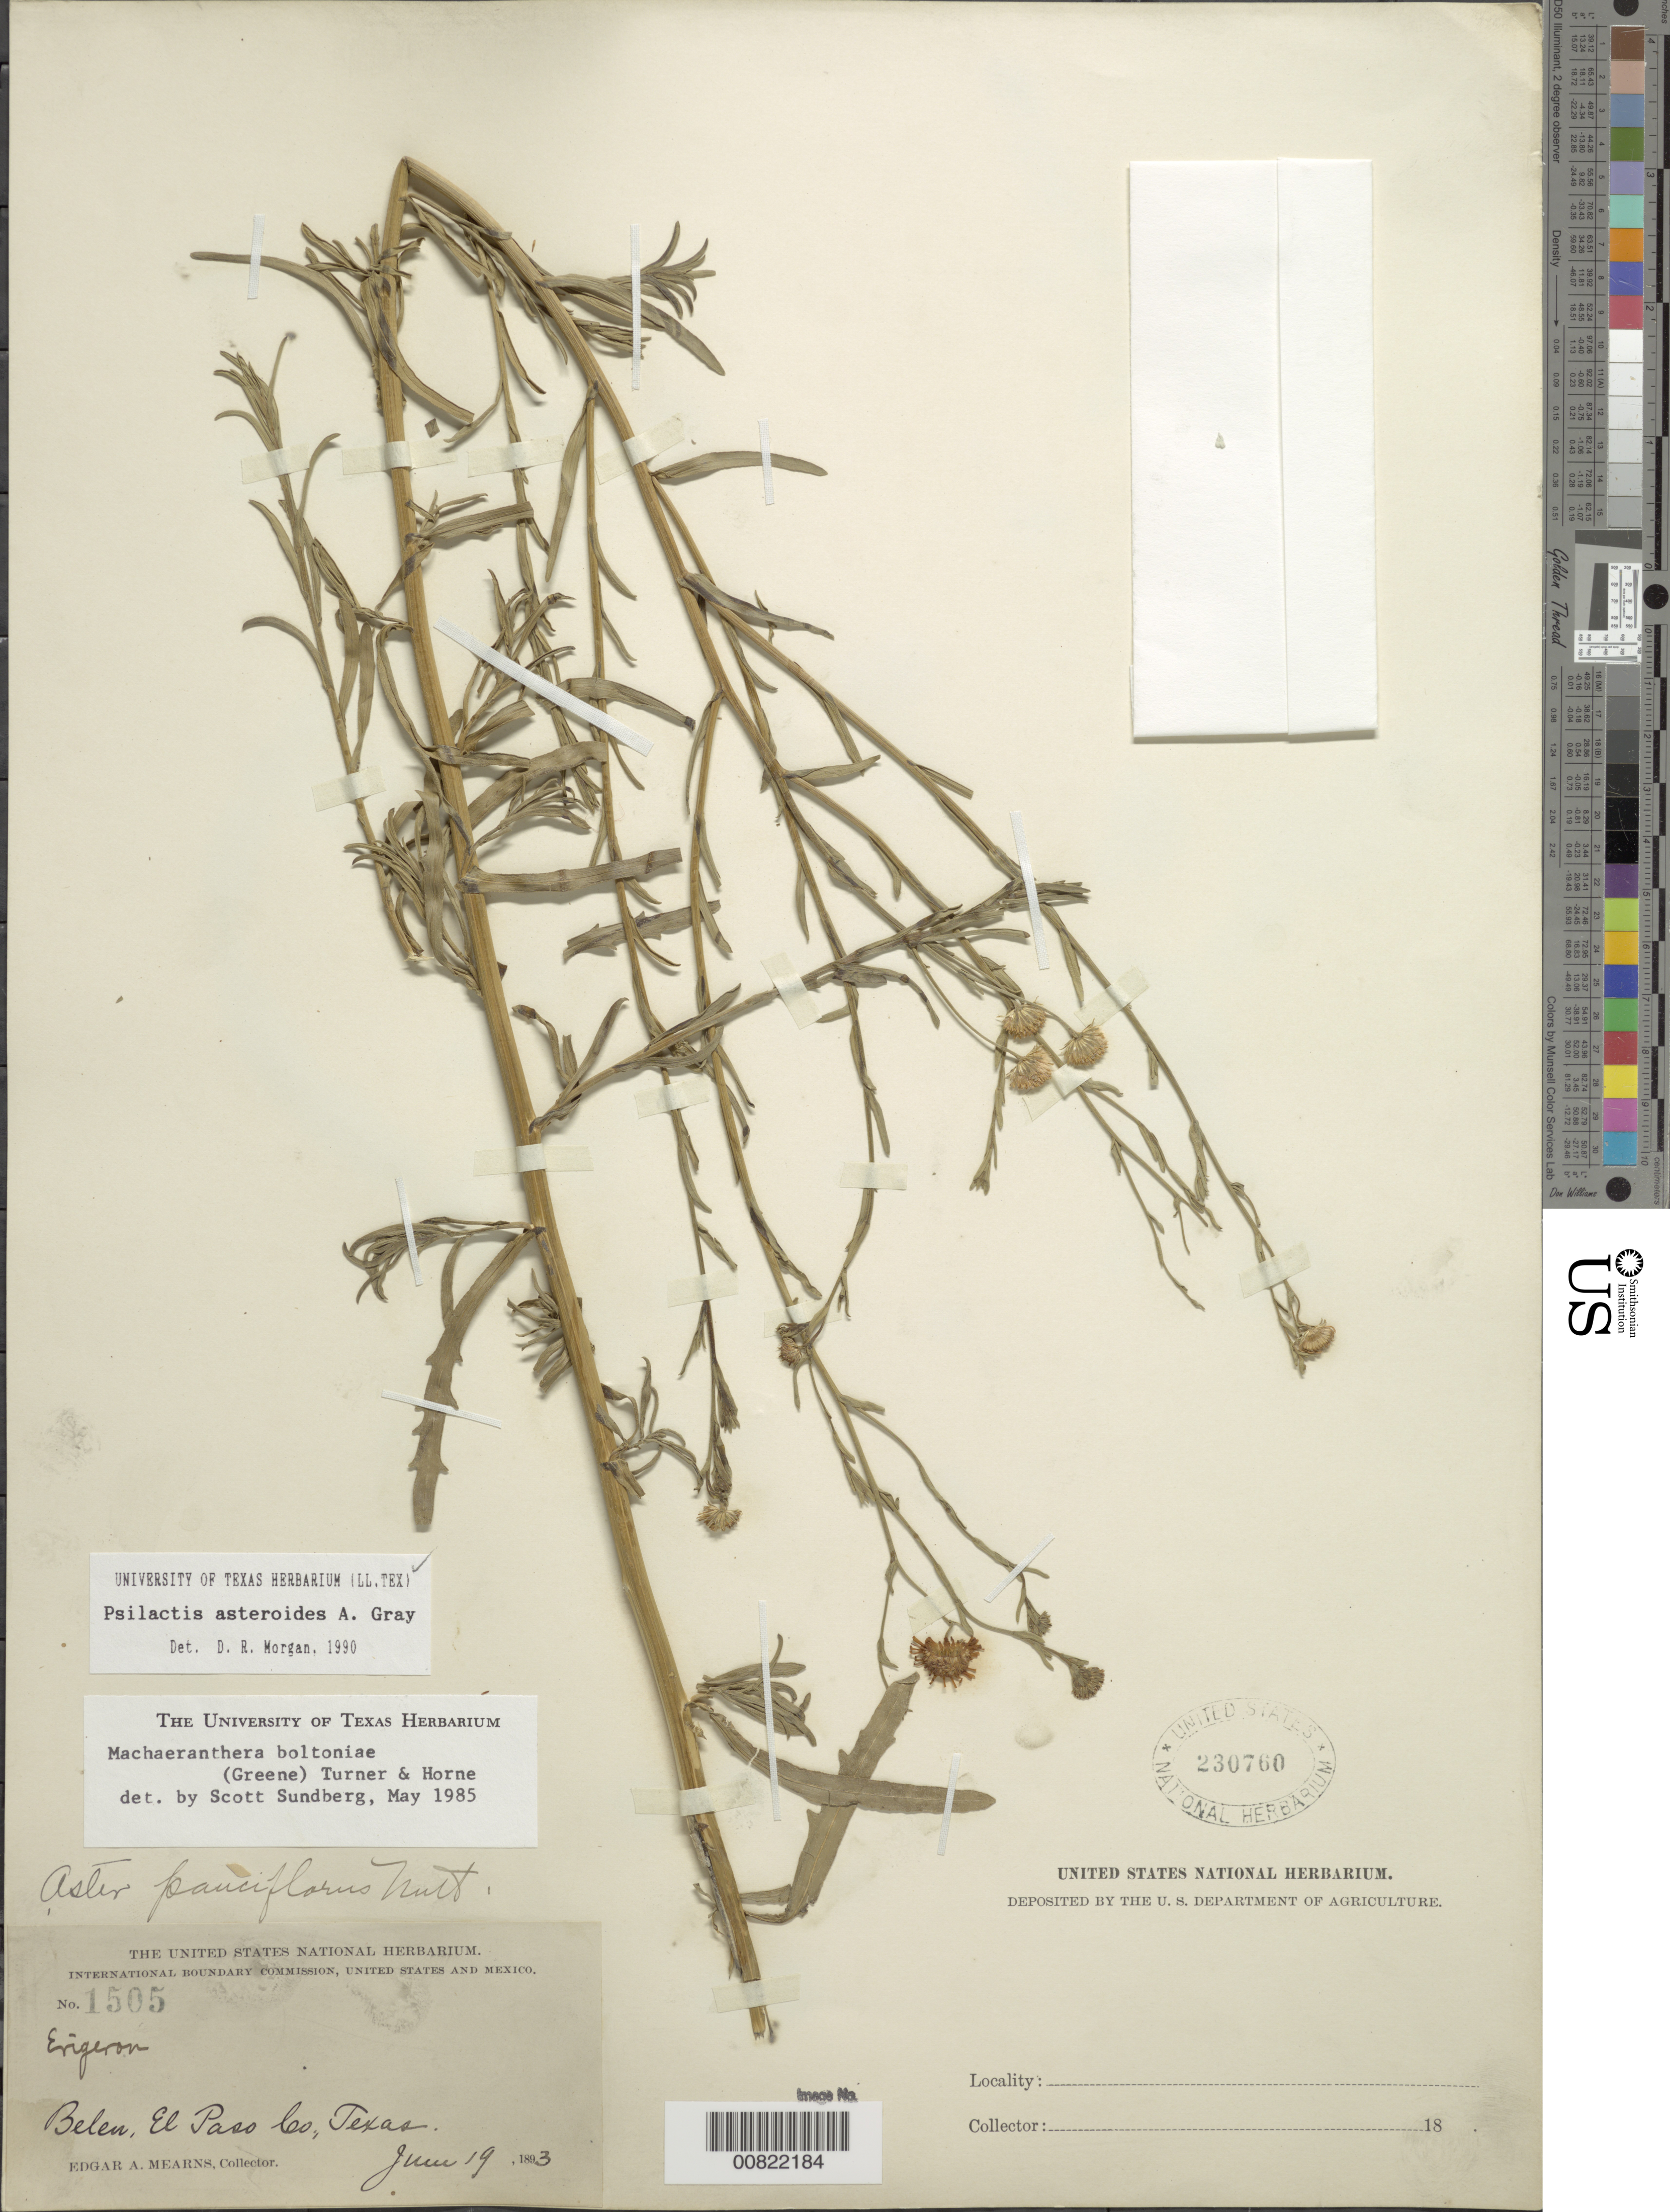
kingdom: Plantae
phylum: Tracheophyta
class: Magnoliopsida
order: Asterales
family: Asteraceae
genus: Psilactis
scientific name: Psilactis asteroides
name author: A. Gray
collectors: E. A. Mearns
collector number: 1505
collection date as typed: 19 Jun 1893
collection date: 1893-06-19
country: United States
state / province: Texas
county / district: El Paso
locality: Belen, El Paso County, Texas.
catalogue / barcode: US 230760